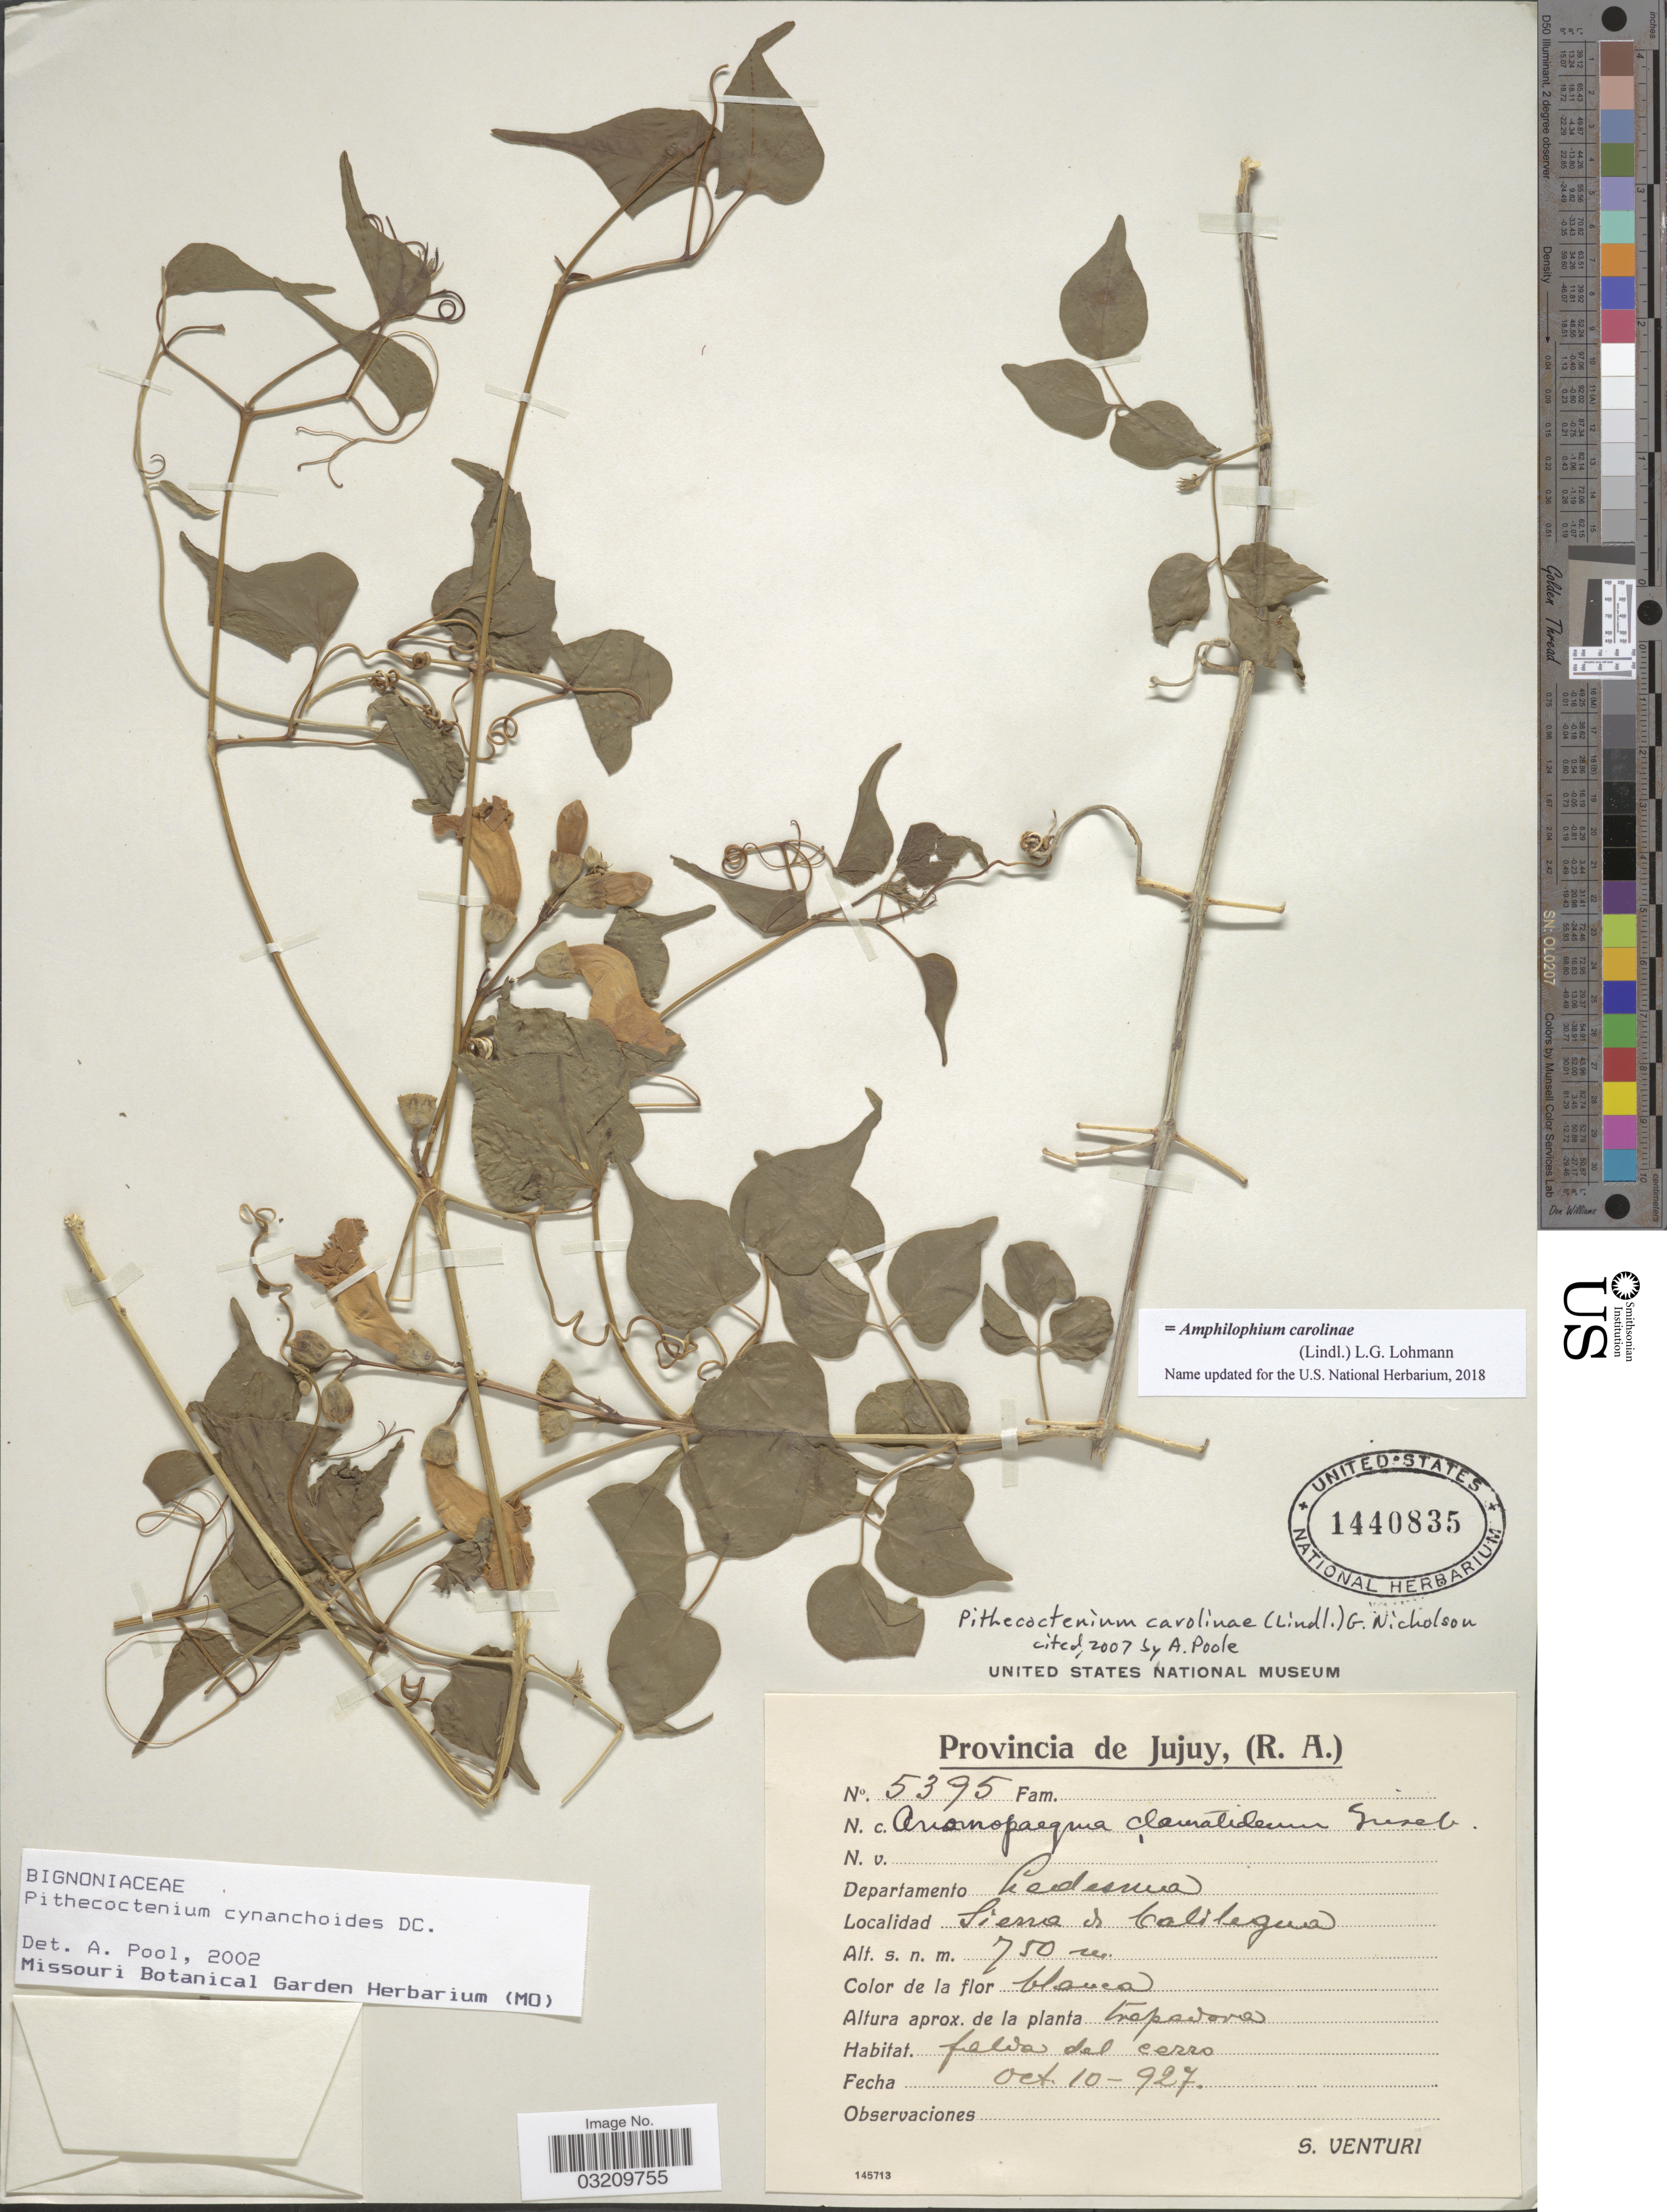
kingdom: Plantae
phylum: Tracheophyta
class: Magnoliopsida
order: Lamiales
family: Bignoniaceae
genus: Amphilophium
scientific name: Amphilophium carolinae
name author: (Lindl.) L.G. Lohmann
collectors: S. Venturi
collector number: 5395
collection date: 1927-10-10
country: Argentina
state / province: Jujuy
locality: Departamento Ledesma. Sierra de Calilegua.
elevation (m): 750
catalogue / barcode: US 1440835